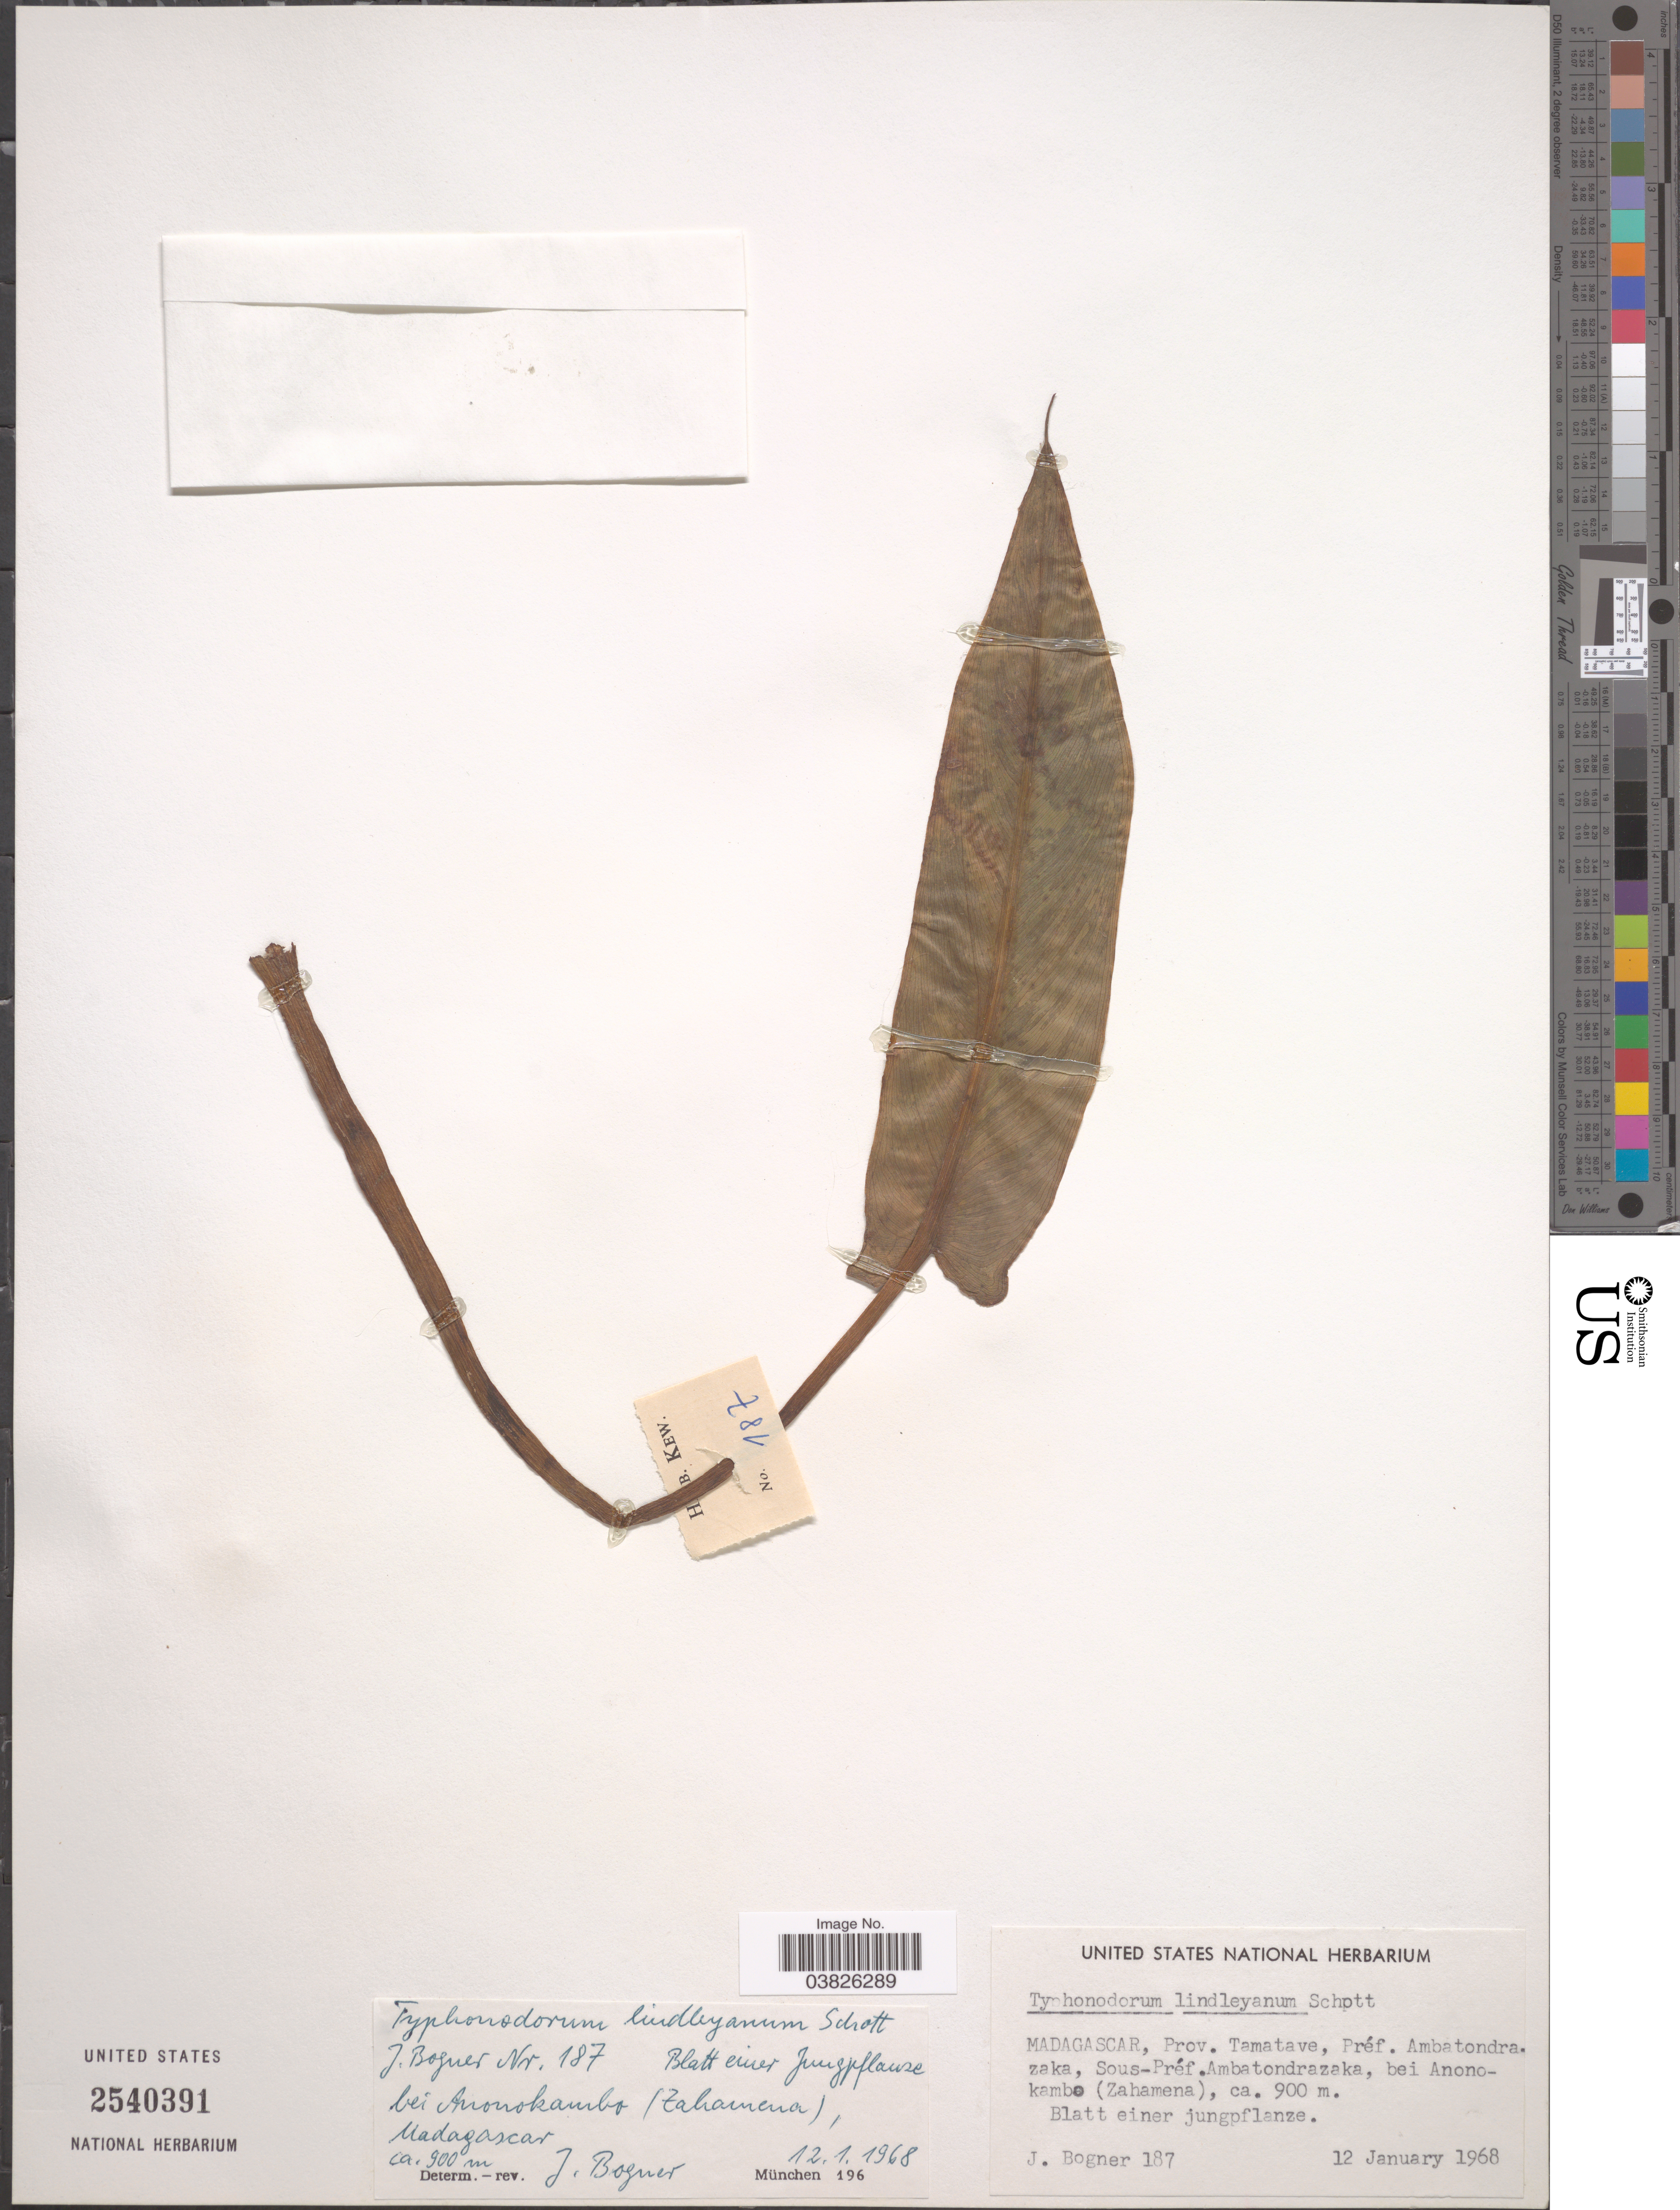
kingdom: Plantae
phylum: Tracheophyta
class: Liliopsida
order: Alismatales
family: Araceae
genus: Typhonodorum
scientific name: Typhonodorum lindleyanum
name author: Schott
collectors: J. Bogner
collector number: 187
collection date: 1968-01-12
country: Madagascar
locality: Prov. Tamatave, Préf. Ambatondrazaka, Sous-Préf. Ambatondrazaka, bei Anonokambo (Zahamena).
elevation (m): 900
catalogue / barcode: US 2540391